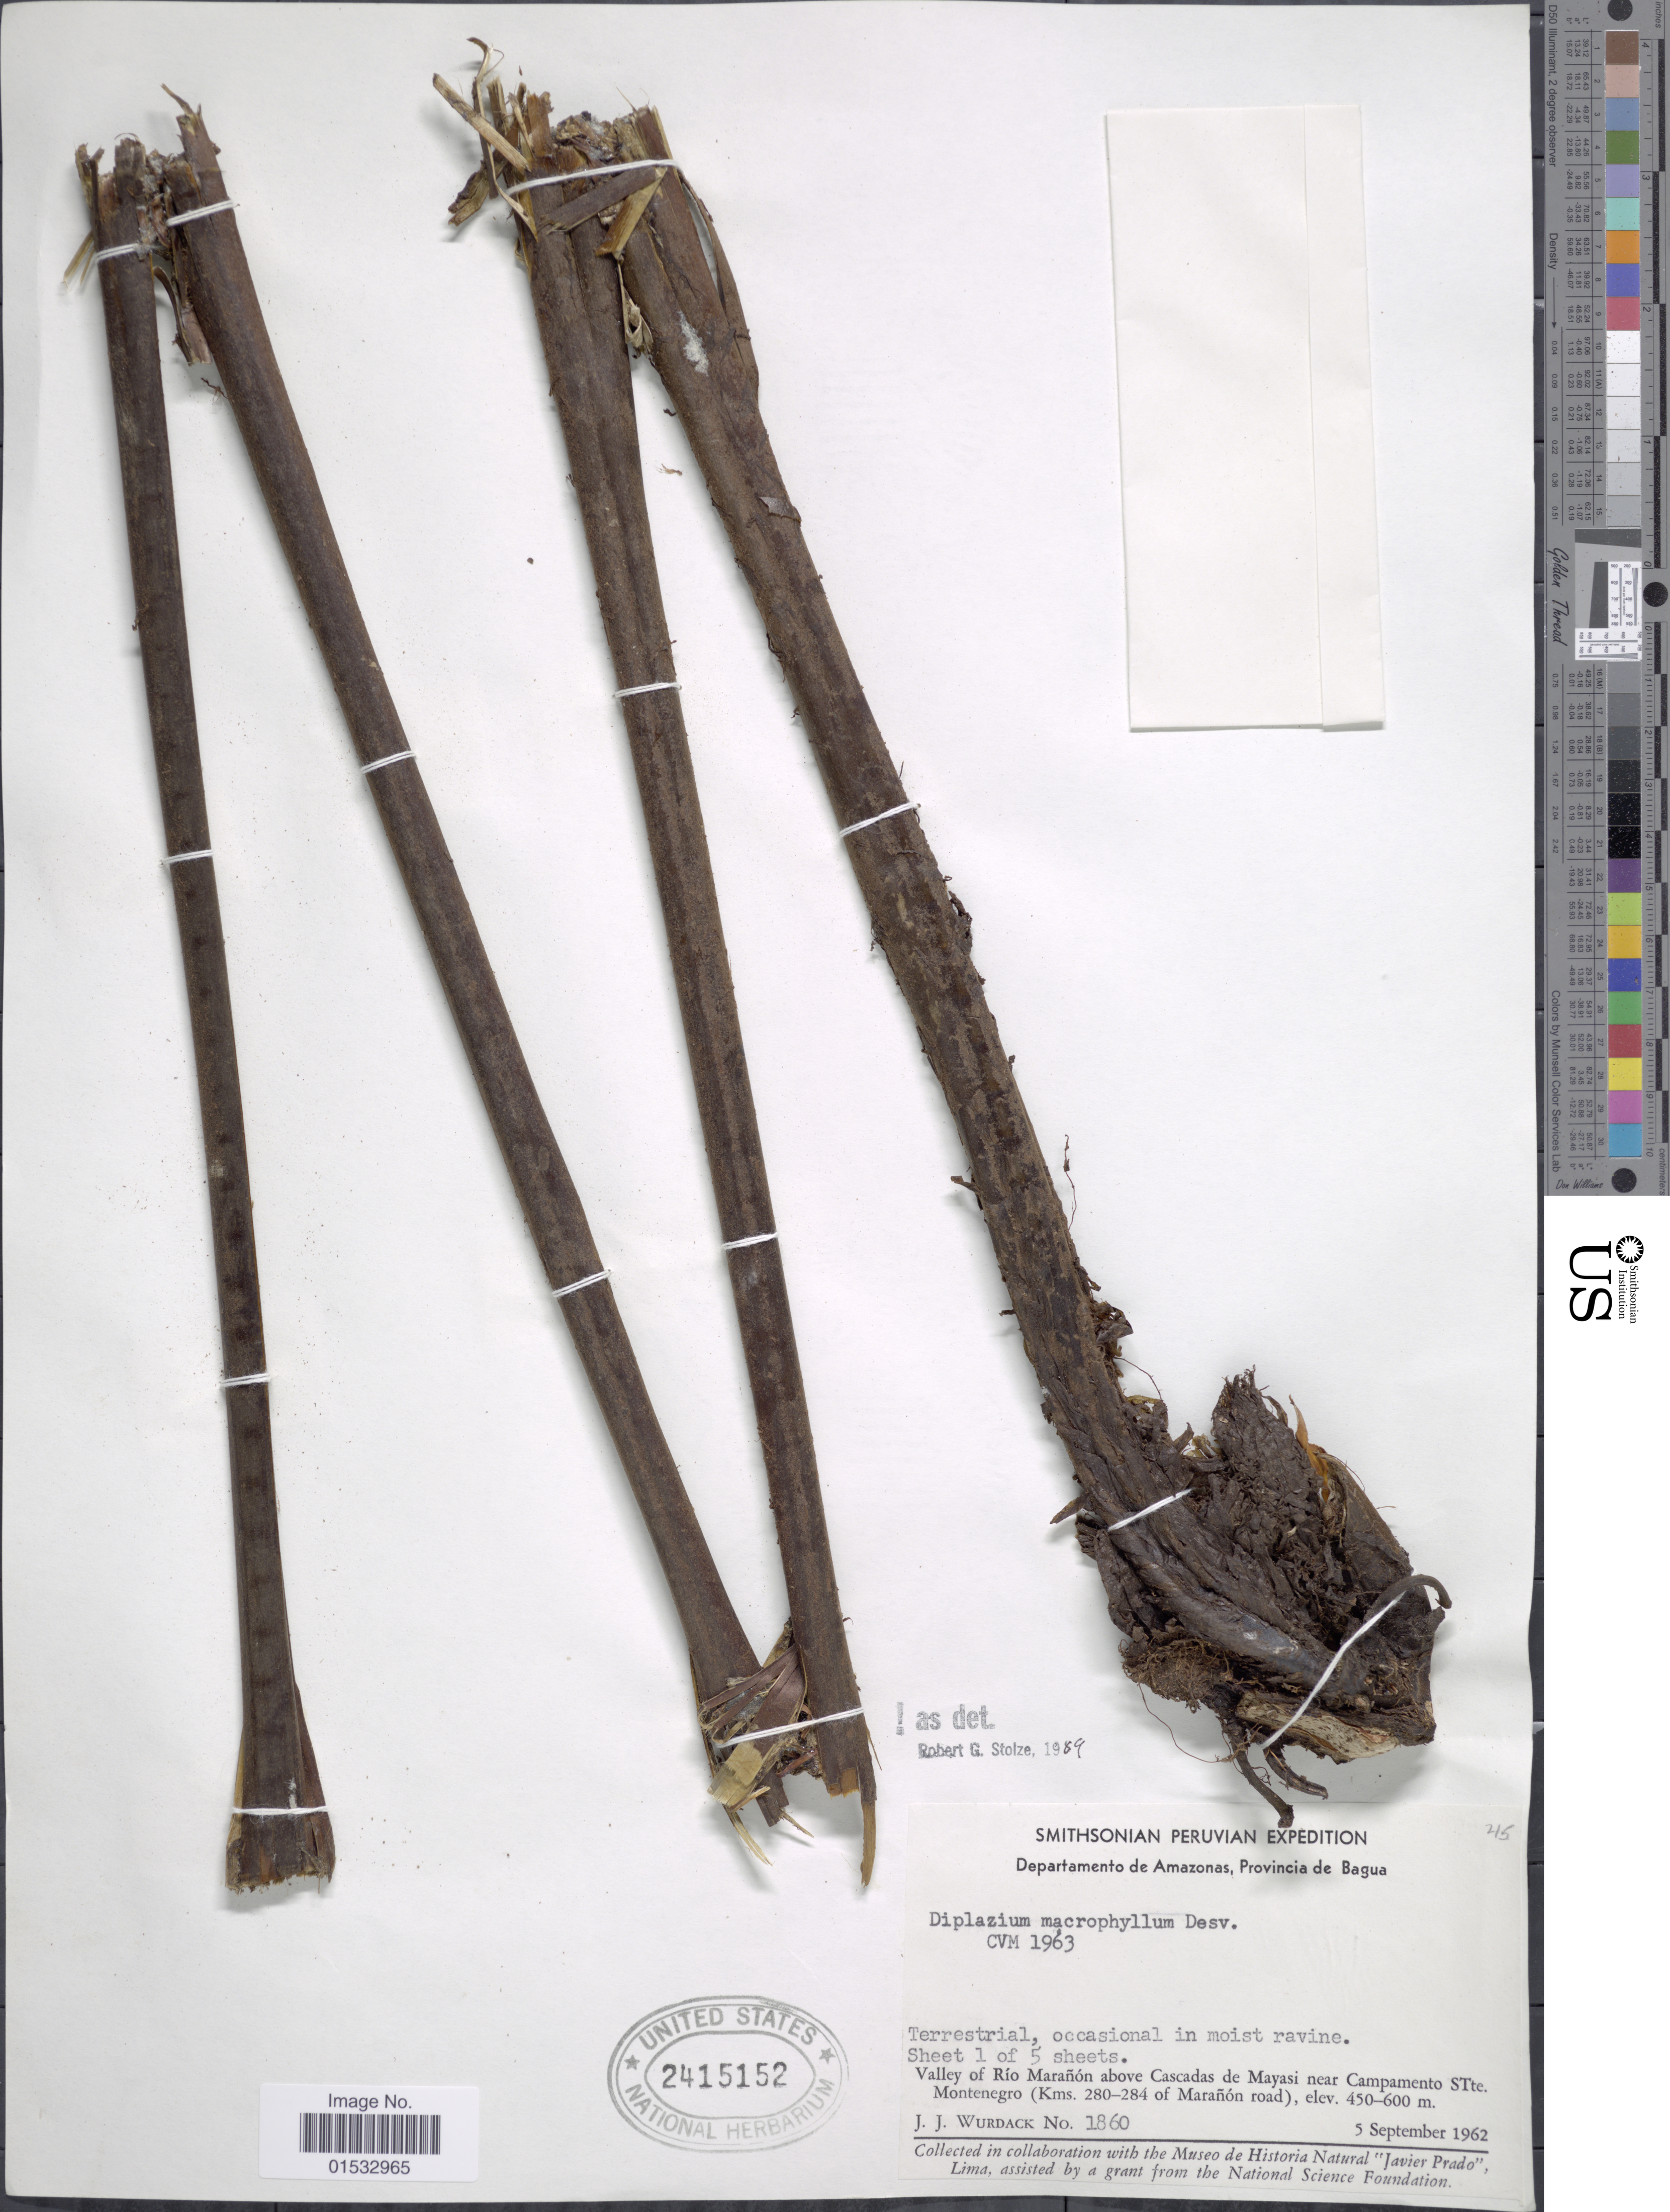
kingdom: Plantae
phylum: Tracheophyta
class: Polypodiopsida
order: Polypodiales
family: Athyriaceae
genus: Diplazium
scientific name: Diplazium macrophyllum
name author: Desv.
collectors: J. J. Wurdack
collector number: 1860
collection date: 1962-09-05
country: Peru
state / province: Amazonas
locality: Provincia de Bagua, valley of Río Marañón above Cascadas de Mayasi near Campamento STte. Montenegro (Kms. 280-284 of Marañón road)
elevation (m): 450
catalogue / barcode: US 2415152